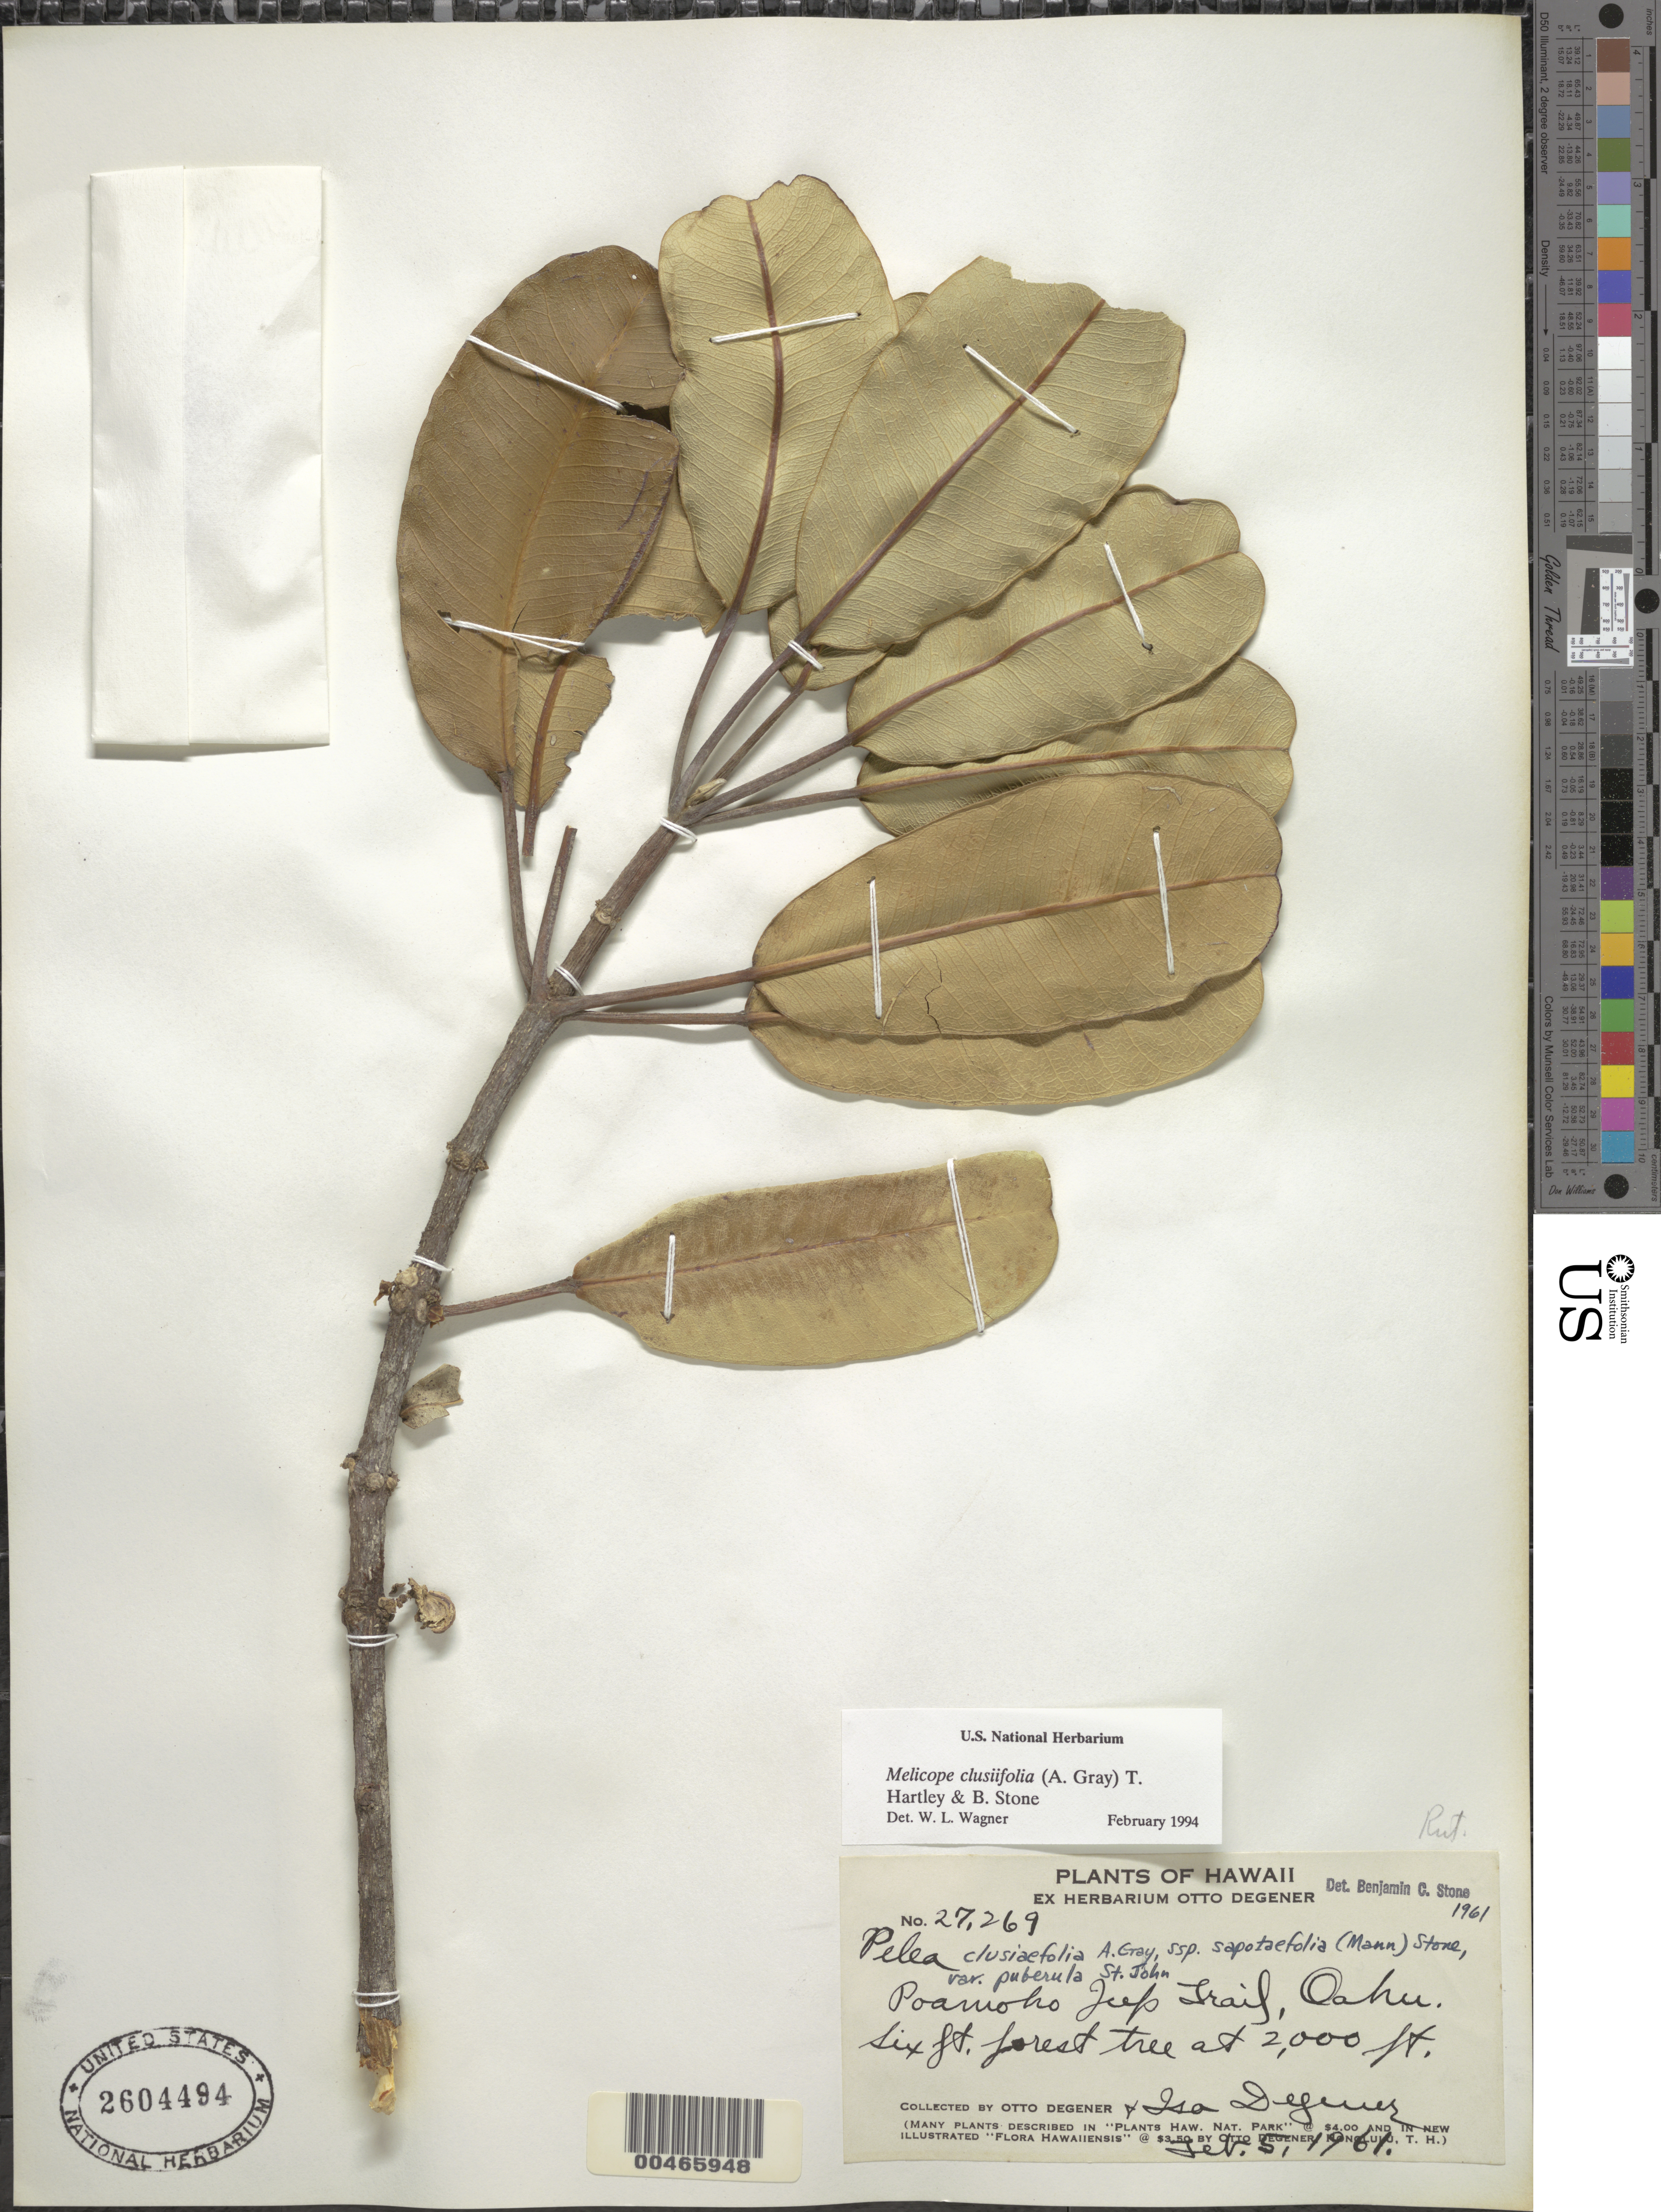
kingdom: Plantae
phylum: Tracheophyta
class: Magnoliopsida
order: Sapindales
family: Rutaceae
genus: Melicope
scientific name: Melicope clusiifolia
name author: (A. Gray) T.G. Hartley & B.C. Stone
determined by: Wagner, W. L., (BOT), Smithsonian Institution - National Museum of Natural History (UNITED STATES)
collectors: O. Degener & I. Degener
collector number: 27269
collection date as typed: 5 Feb 1961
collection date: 1961-02-05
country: United States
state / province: Hawaii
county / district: Honolulu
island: Oahu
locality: Poamoho Jeep Trail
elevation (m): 610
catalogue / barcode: US 2604494